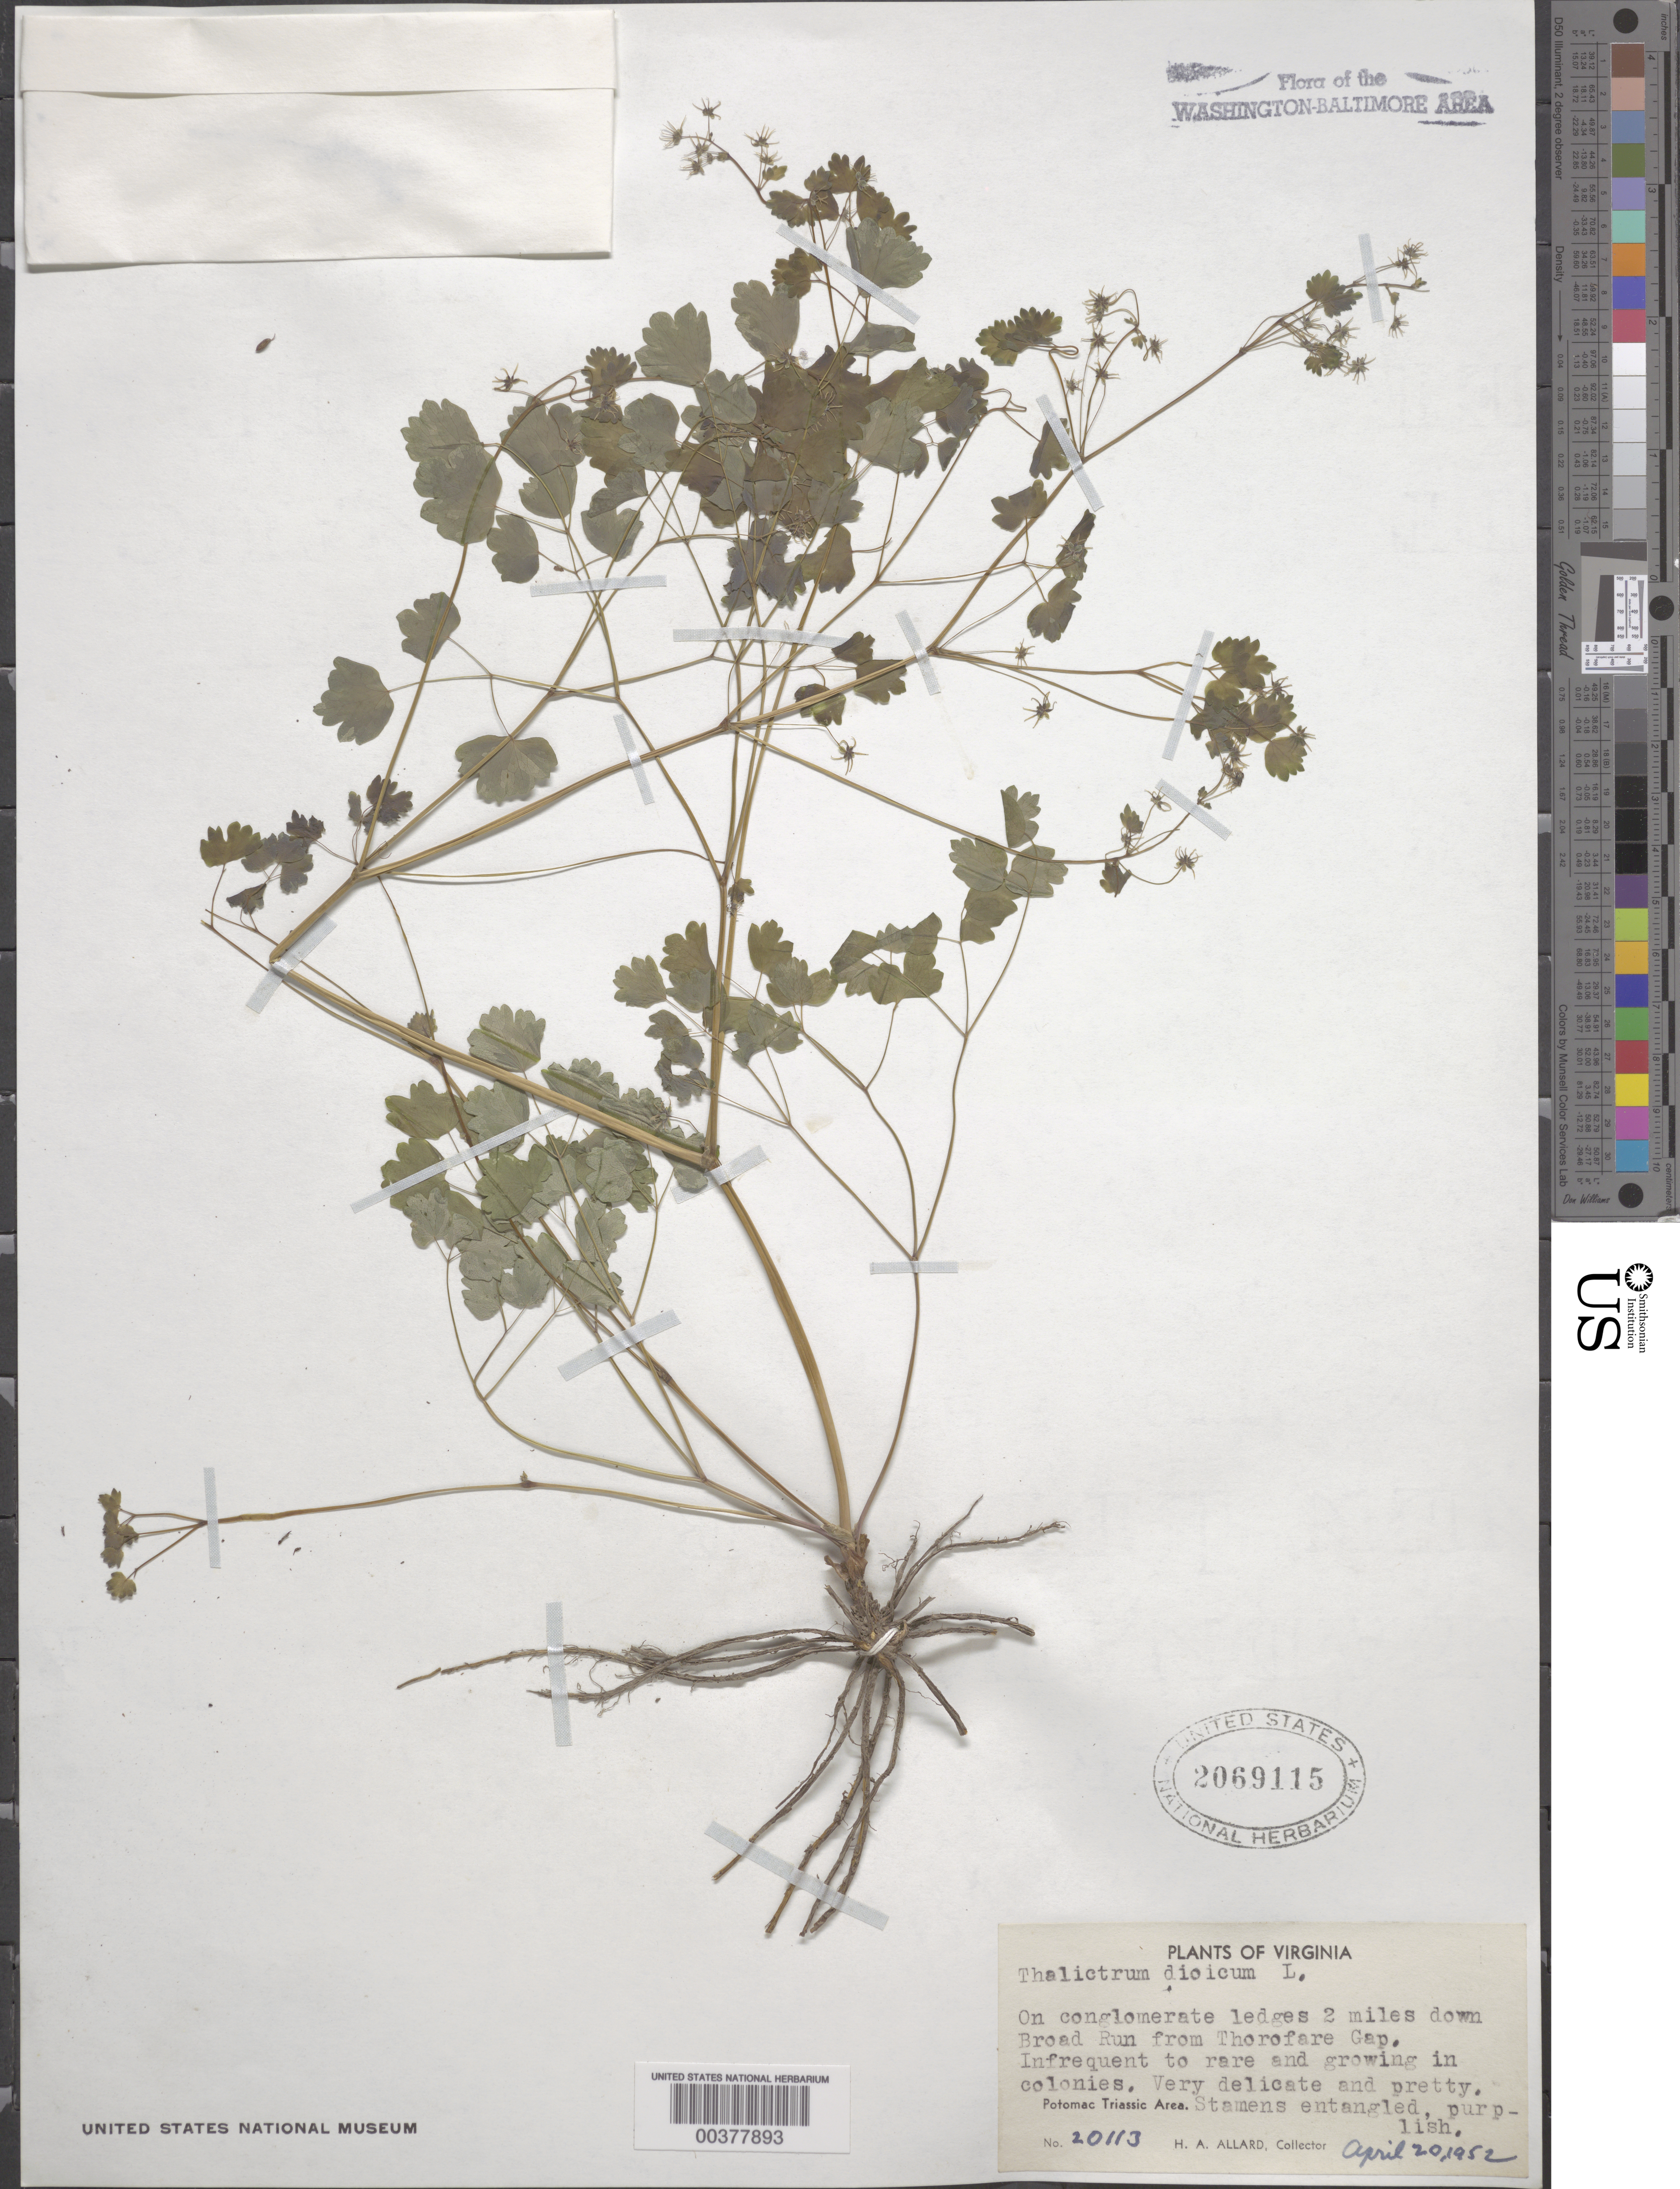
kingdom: Plantae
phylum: Tracheophyta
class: Magnoliopsida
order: Ranunculales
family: Ranunculaceae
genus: Thalictrum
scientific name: Thalictrum dioicum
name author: L.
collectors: H. A. Allard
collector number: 20113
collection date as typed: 20 Apr 1952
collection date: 1952-04-20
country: United States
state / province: Virginia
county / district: Loudoun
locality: On Broad Run near Thorofare Gap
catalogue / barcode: US 2069115